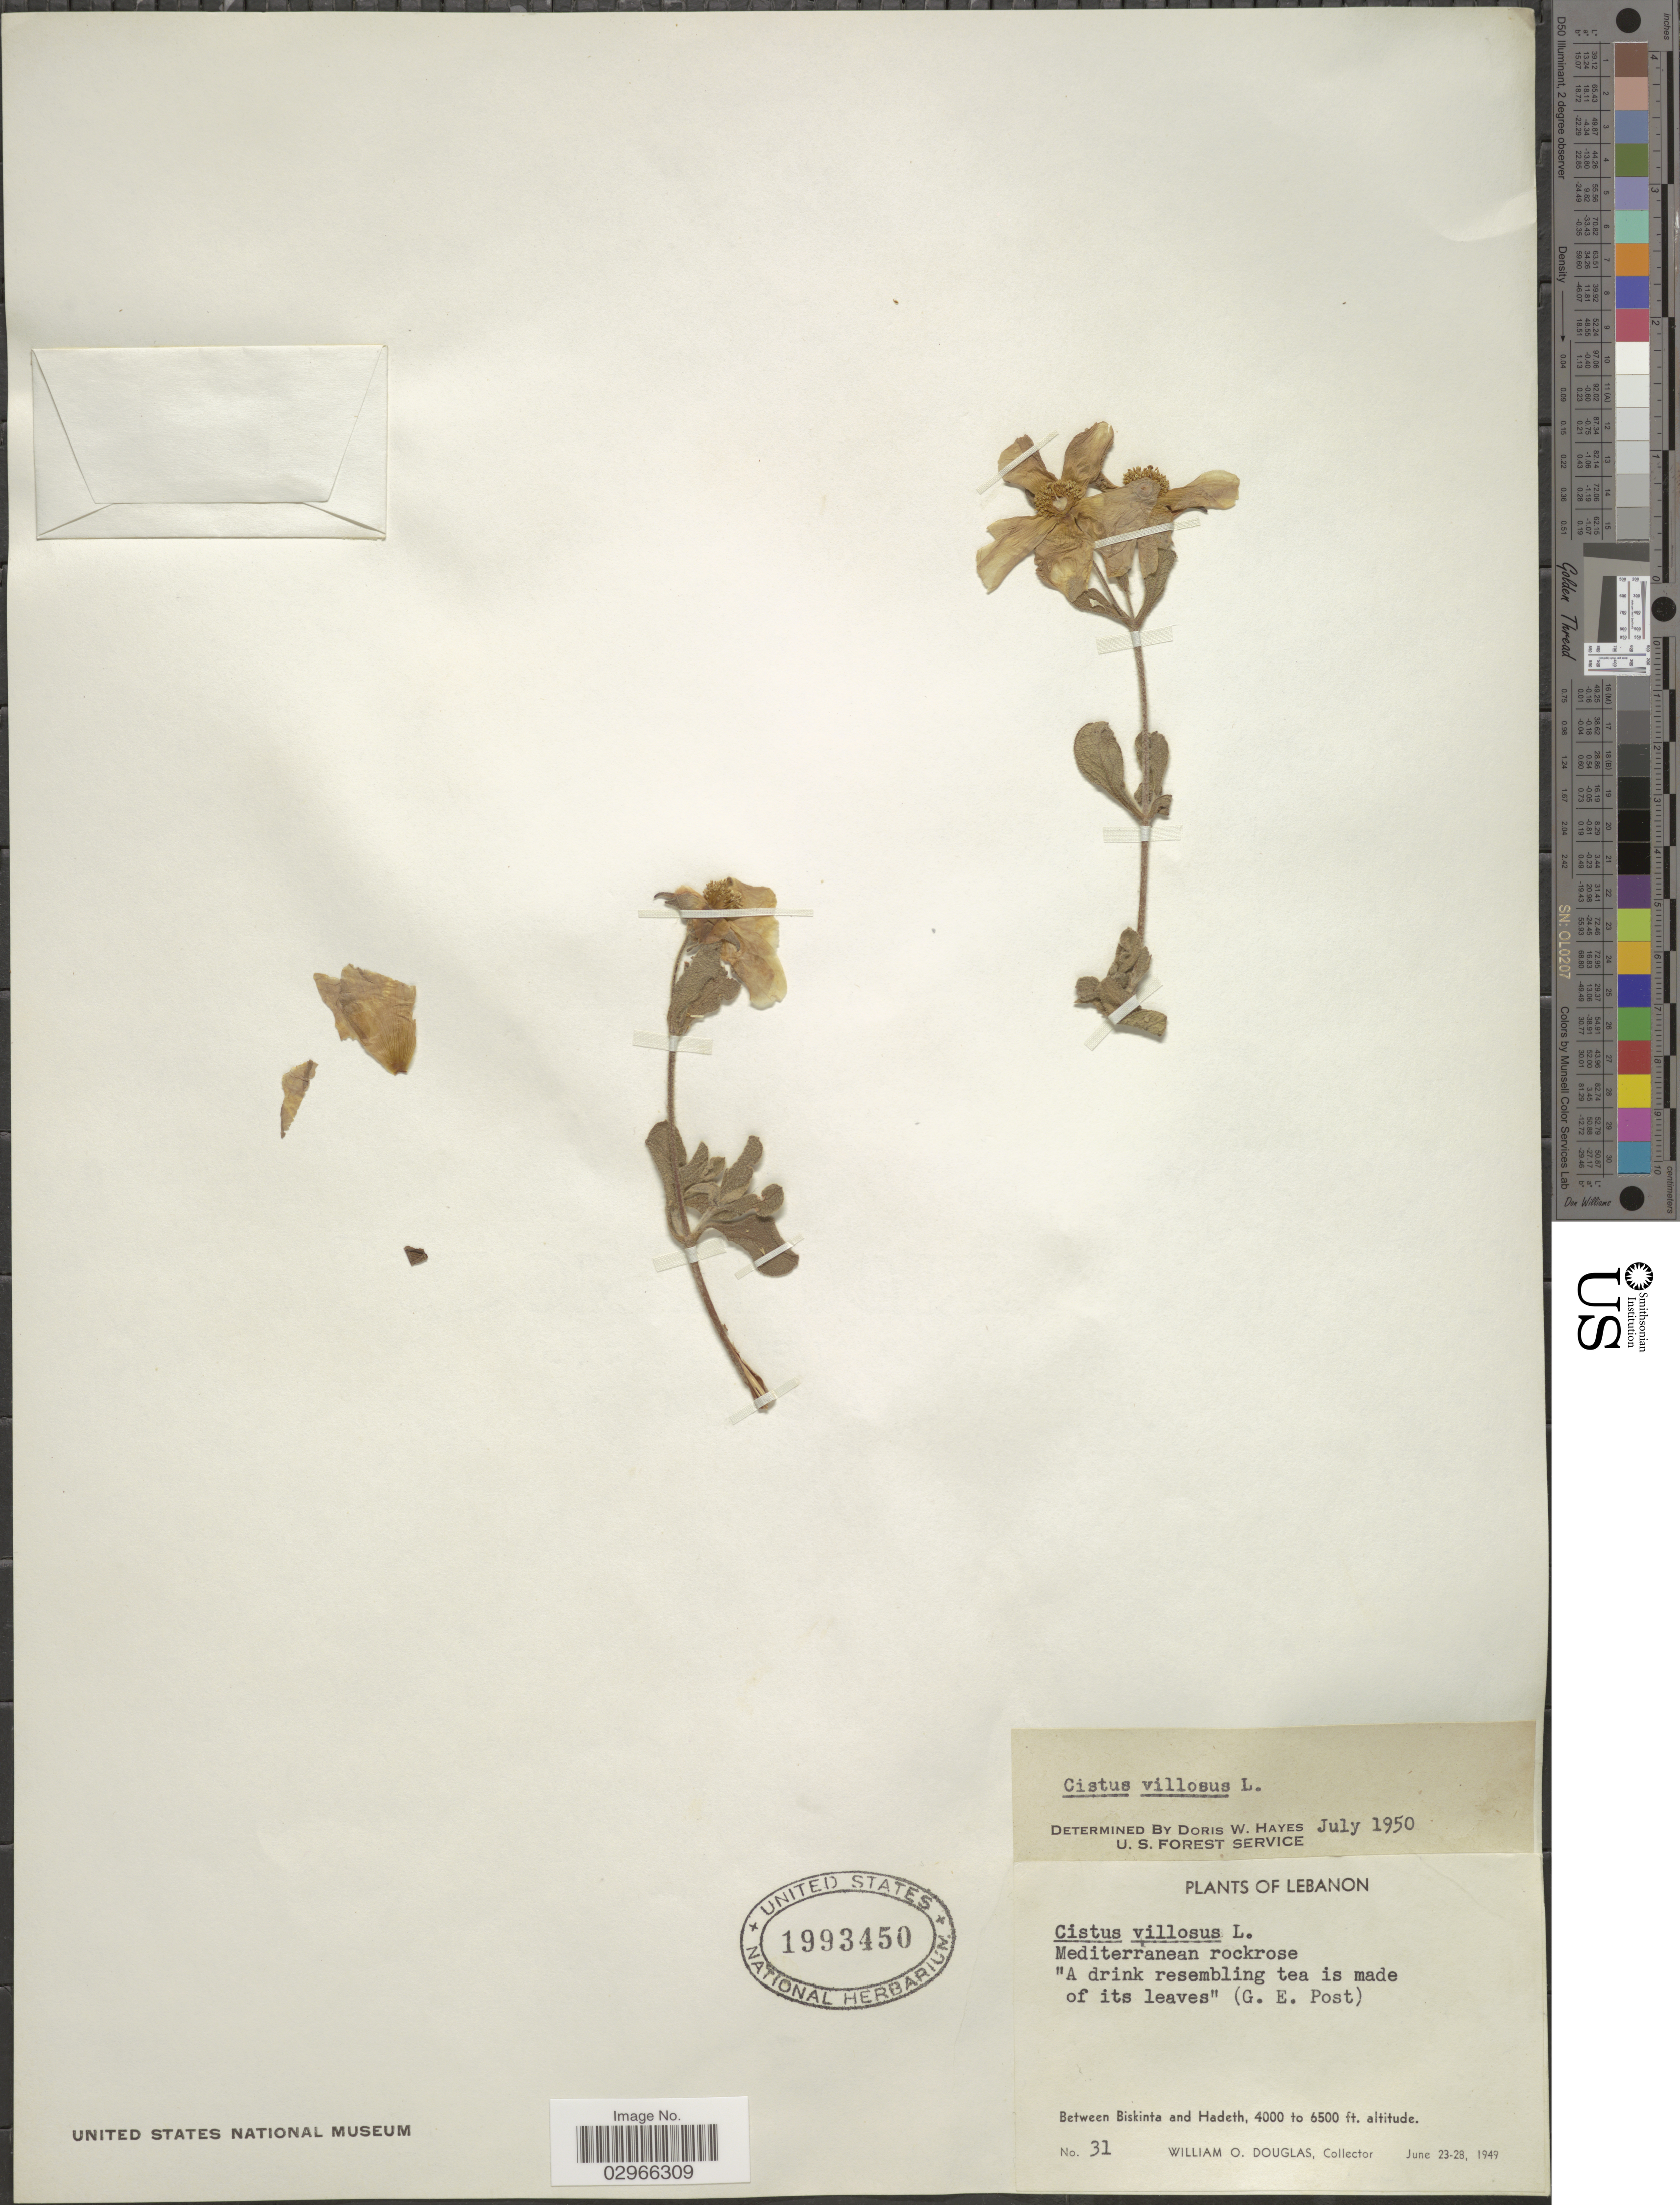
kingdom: Plantae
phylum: Tracheophyta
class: Magnoliopsida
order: Malvales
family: Cistaceae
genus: Cistus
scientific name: Cistus villosus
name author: L.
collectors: W. Douglas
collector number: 31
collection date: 1949-06-23/1949-06-28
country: Lebanon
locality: Between Biskinta and Hadeth.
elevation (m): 1219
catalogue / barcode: US 1993450